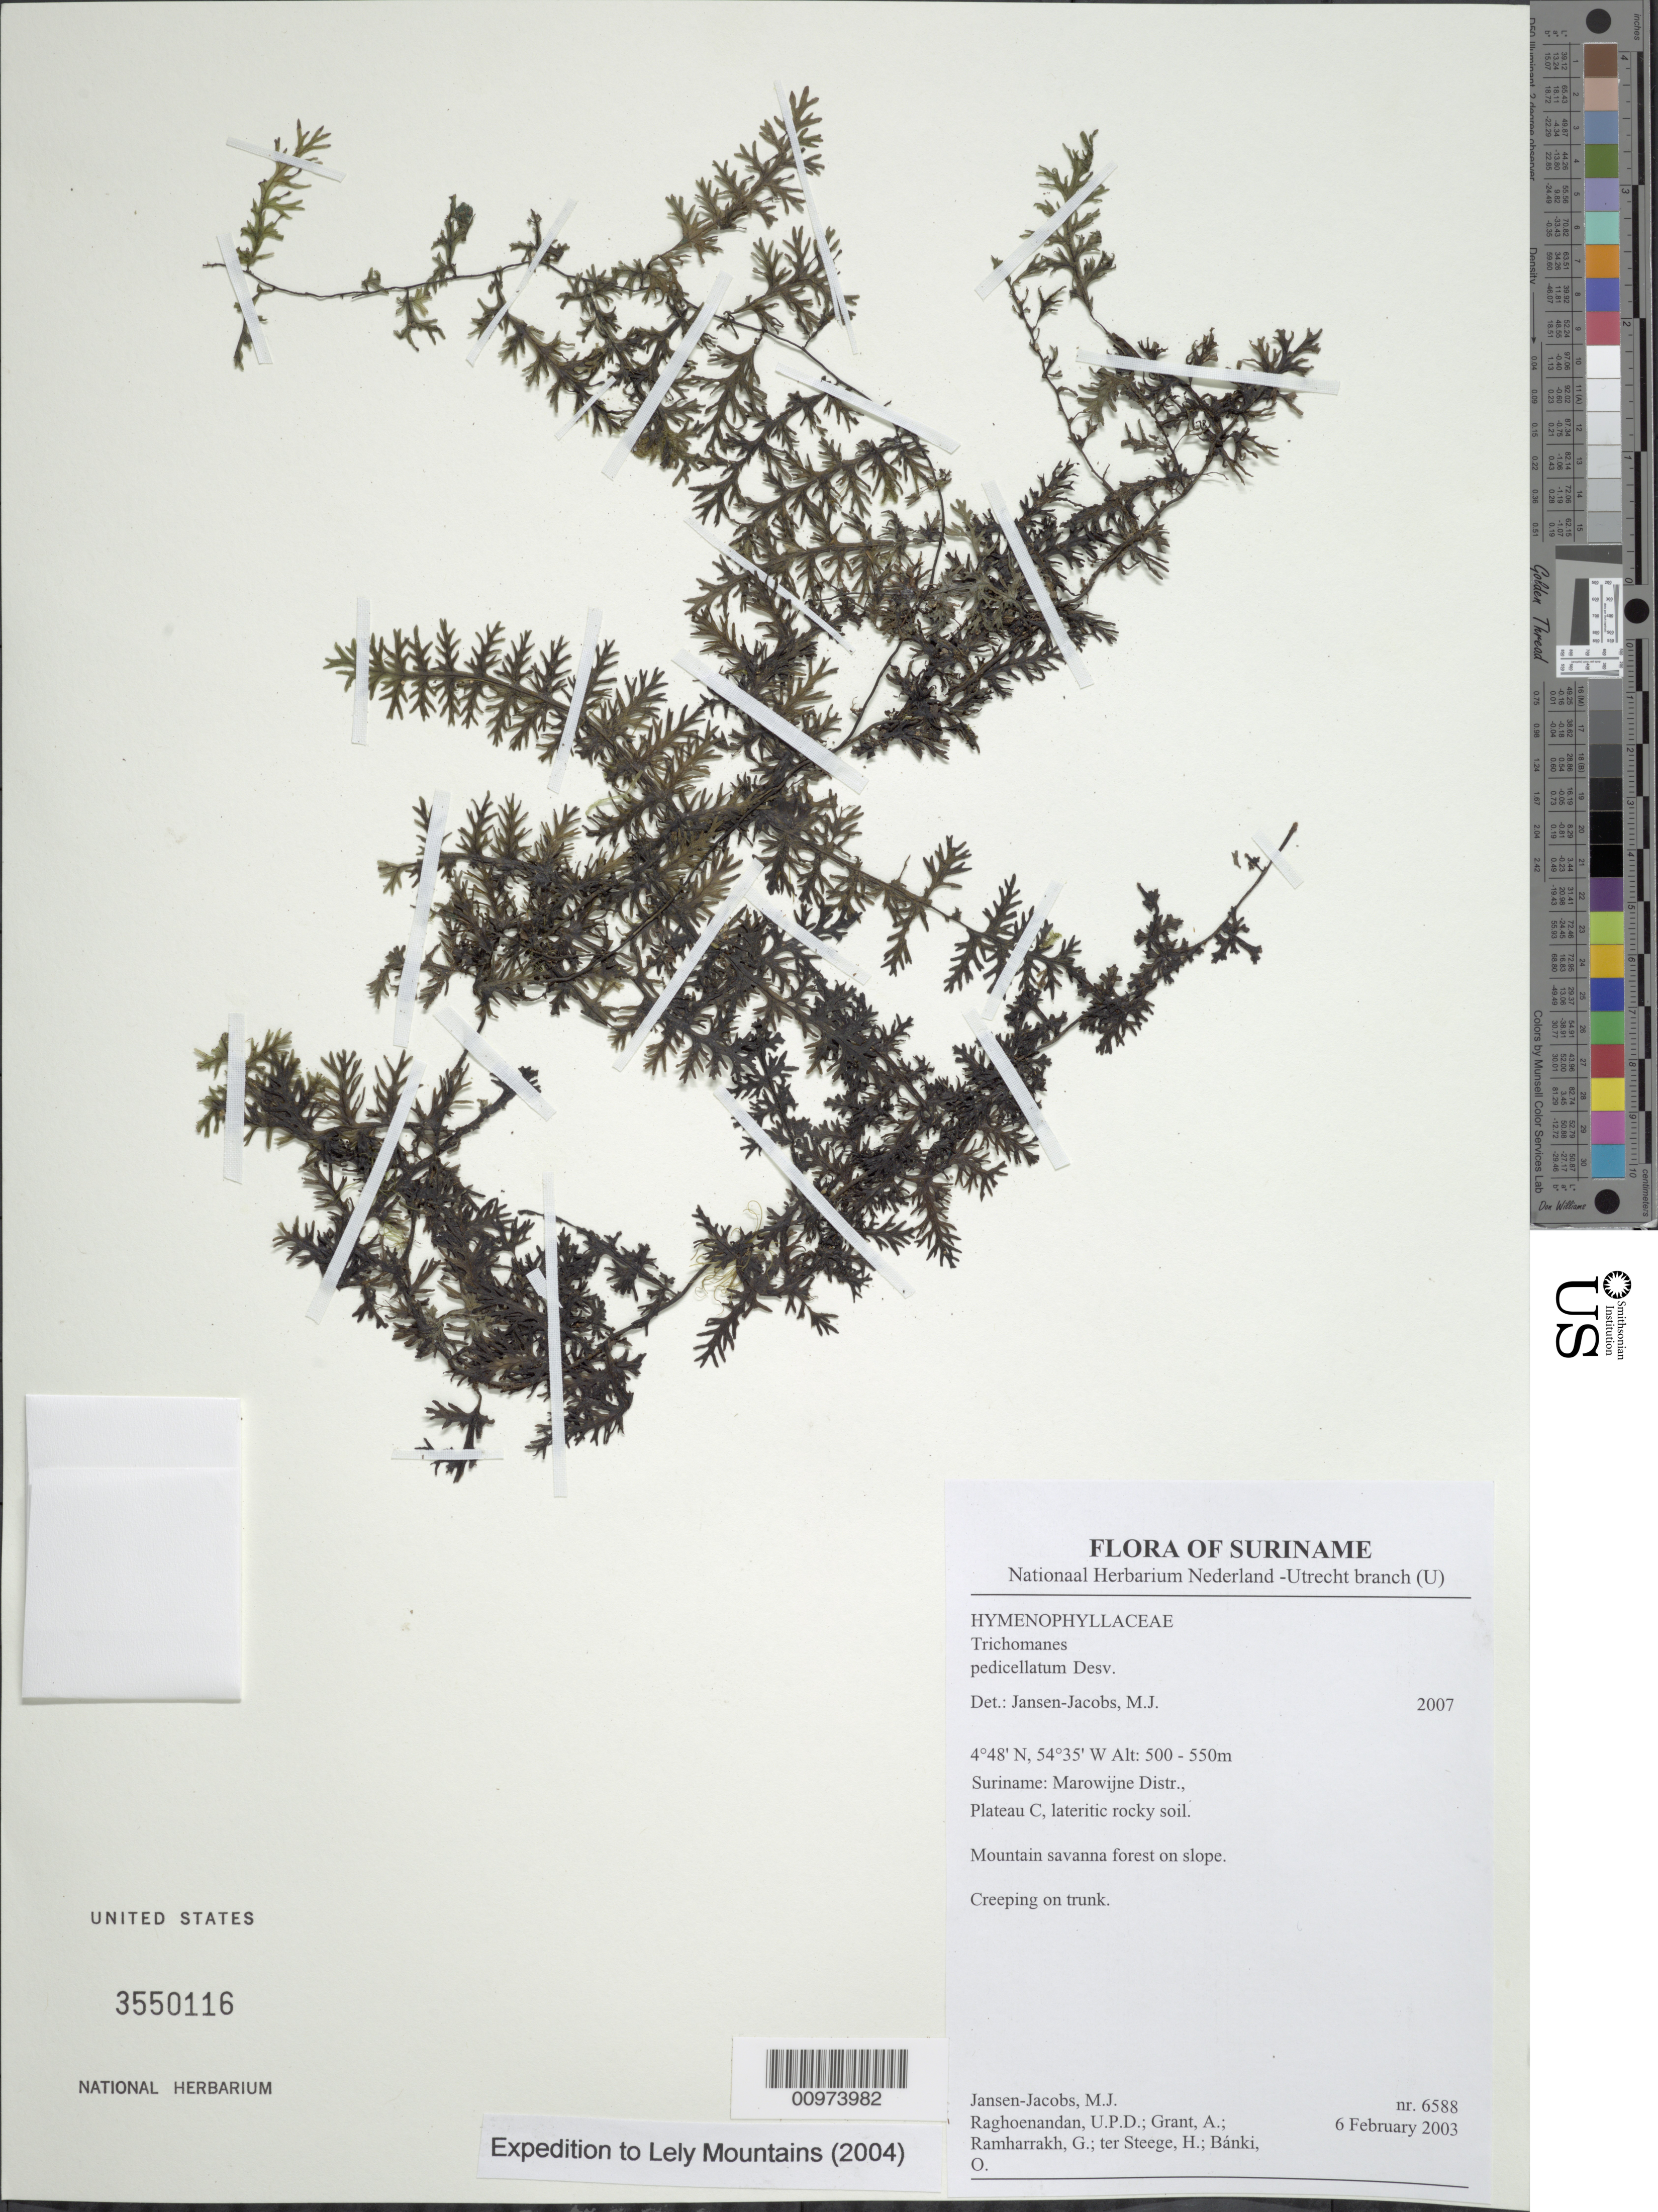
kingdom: Plantae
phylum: Tracheophyta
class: Polypodiopsida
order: Hymenophyllales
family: Hymenophyllaceae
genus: Trichomanes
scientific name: Trichomanes pedicellatum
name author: Desv.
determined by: Jansen-Jacobs, M. J., (U), Nationaal Herbarium Nederland, Utrecht University branch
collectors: M. J. Jansen-Jacobs, U. Raghoenandan, A. Grant, G. Ramharrakh, H. ter Steege & O. Bánki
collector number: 6588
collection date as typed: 6-Feb-03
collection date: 2003-02-06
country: Suriname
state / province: Marowijne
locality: Nassau Mts., Plateau C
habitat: Lateritic rocky soil. Mountain savanna forest on slope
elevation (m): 500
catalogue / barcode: US 3550116